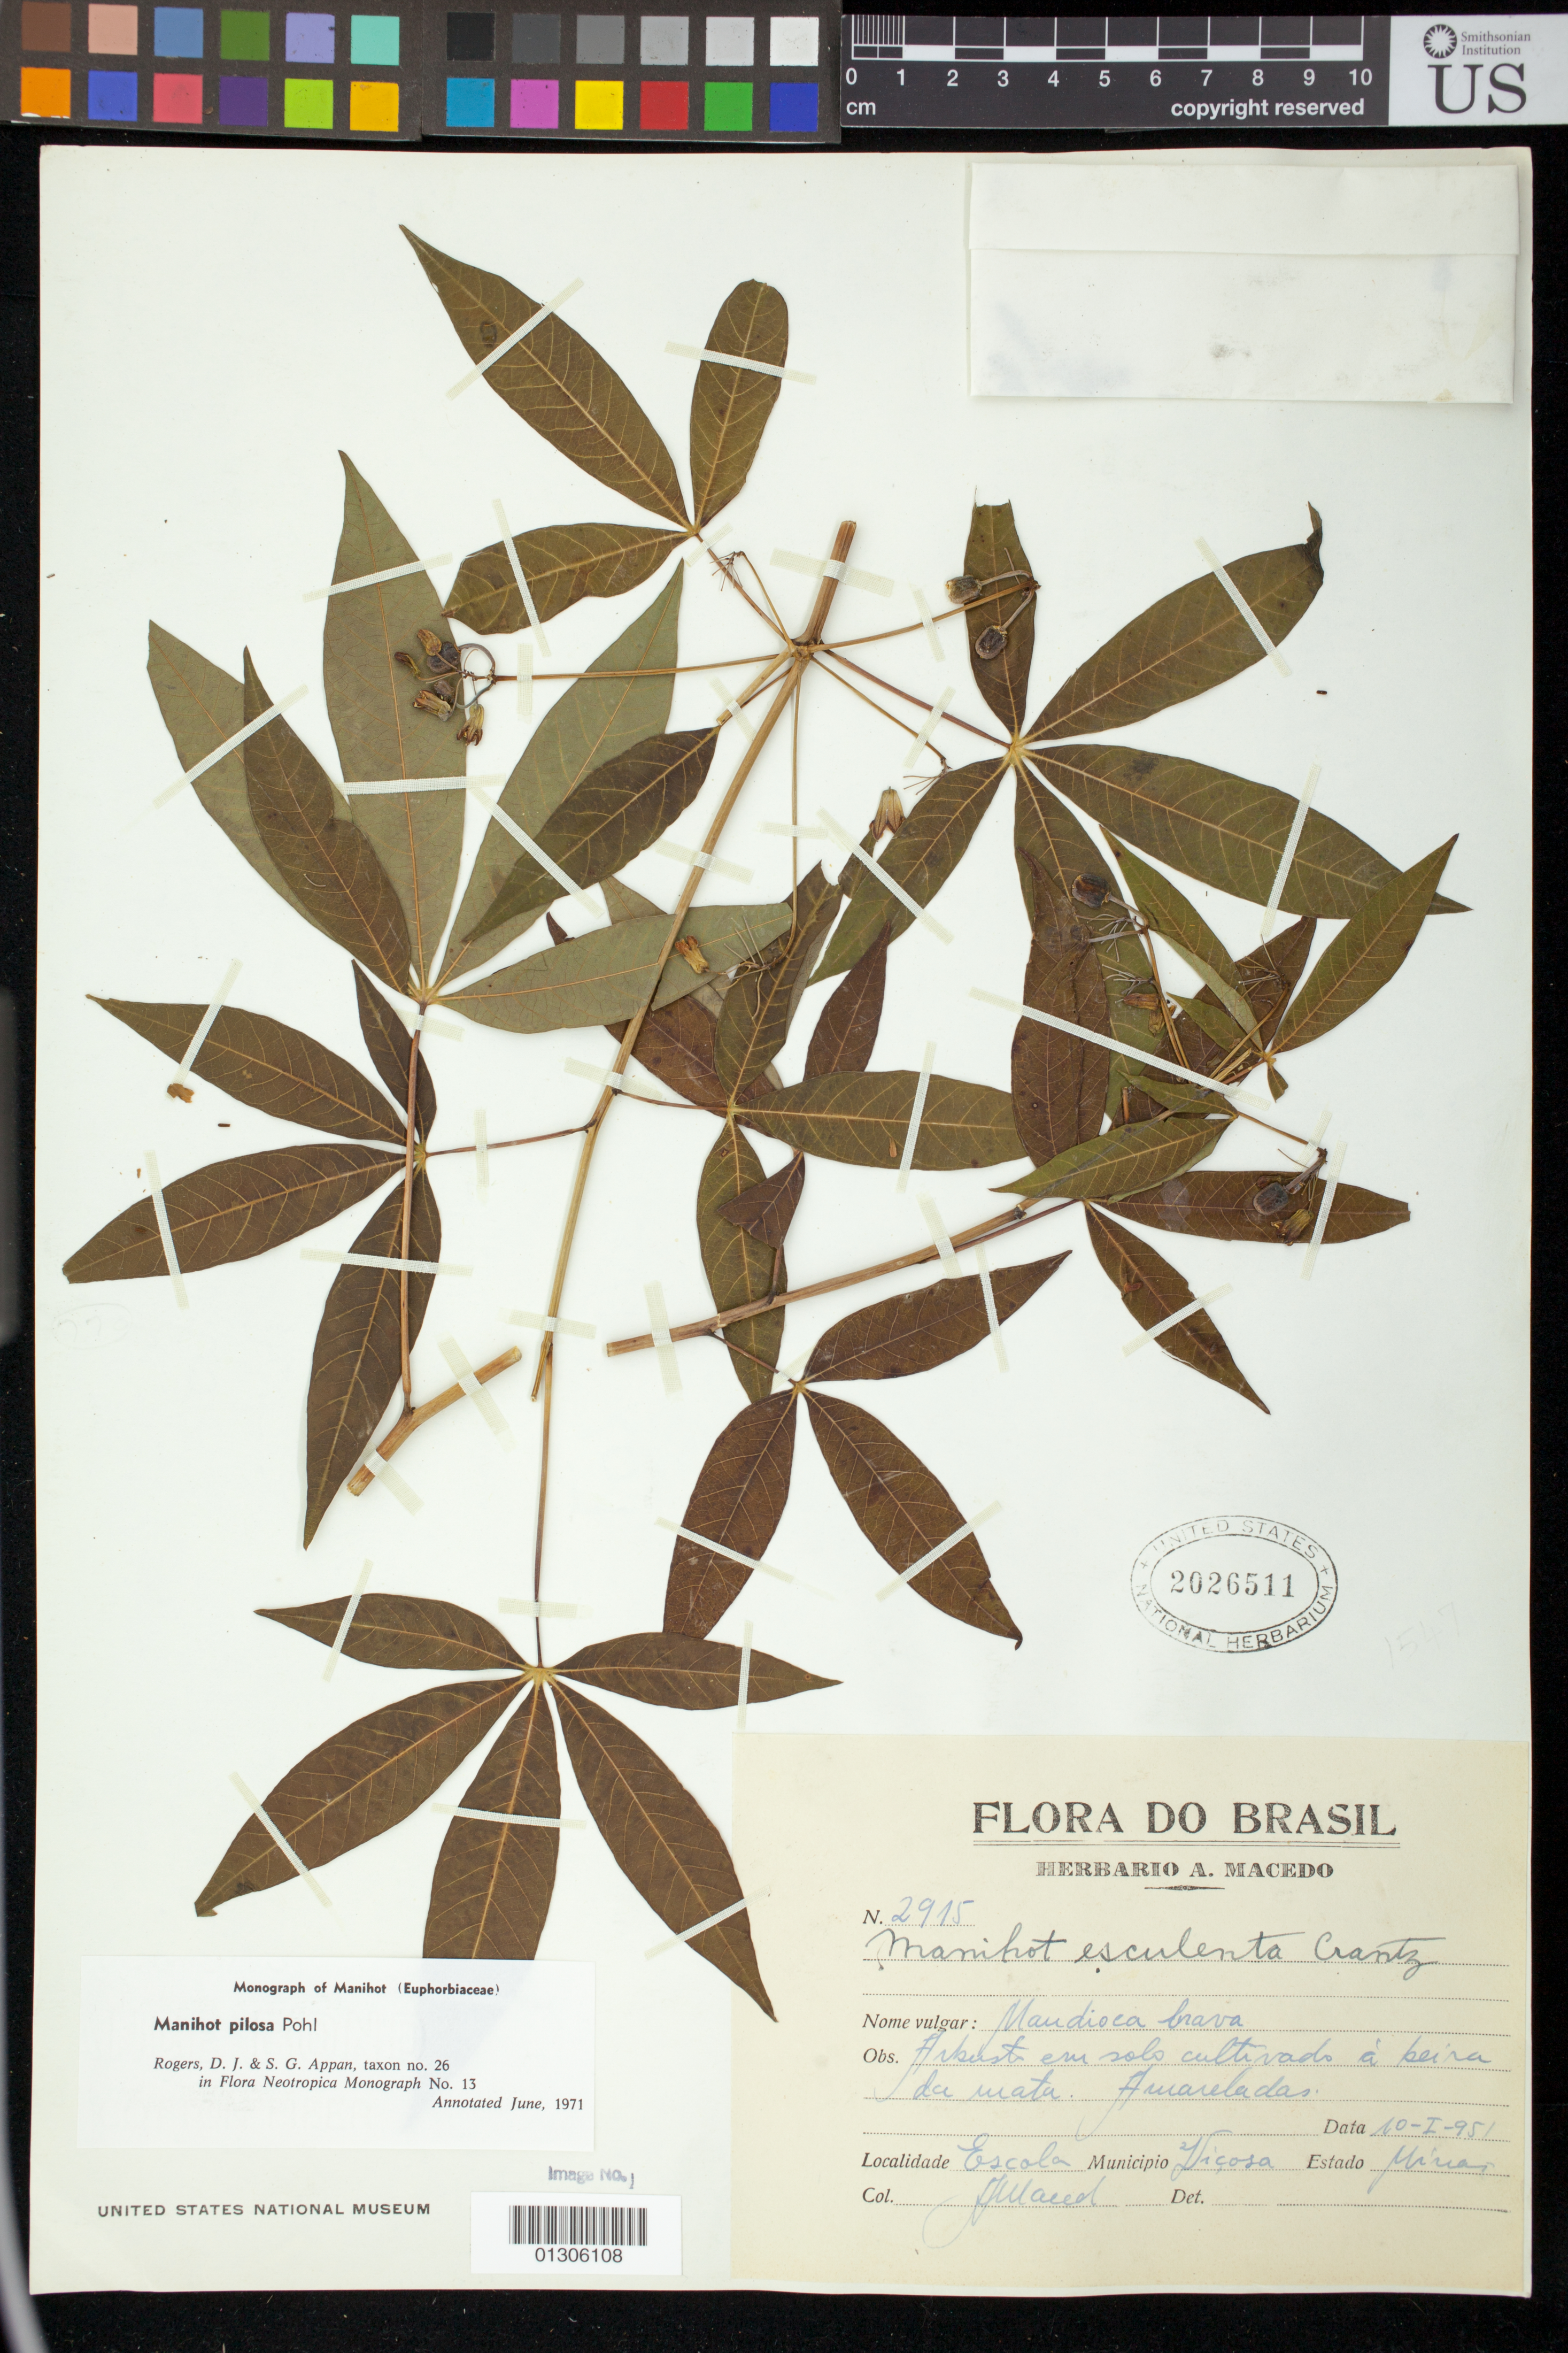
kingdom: Plantae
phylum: Tracheophyta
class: Magnoliopsida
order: Malpighiales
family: Euphorbiaceae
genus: Manihot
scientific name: Manihot pilosa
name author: Pohl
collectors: A. Macedo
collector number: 2915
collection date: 1951-10-01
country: Brazil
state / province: Minas Gerais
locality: Escola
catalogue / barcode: US 2026511